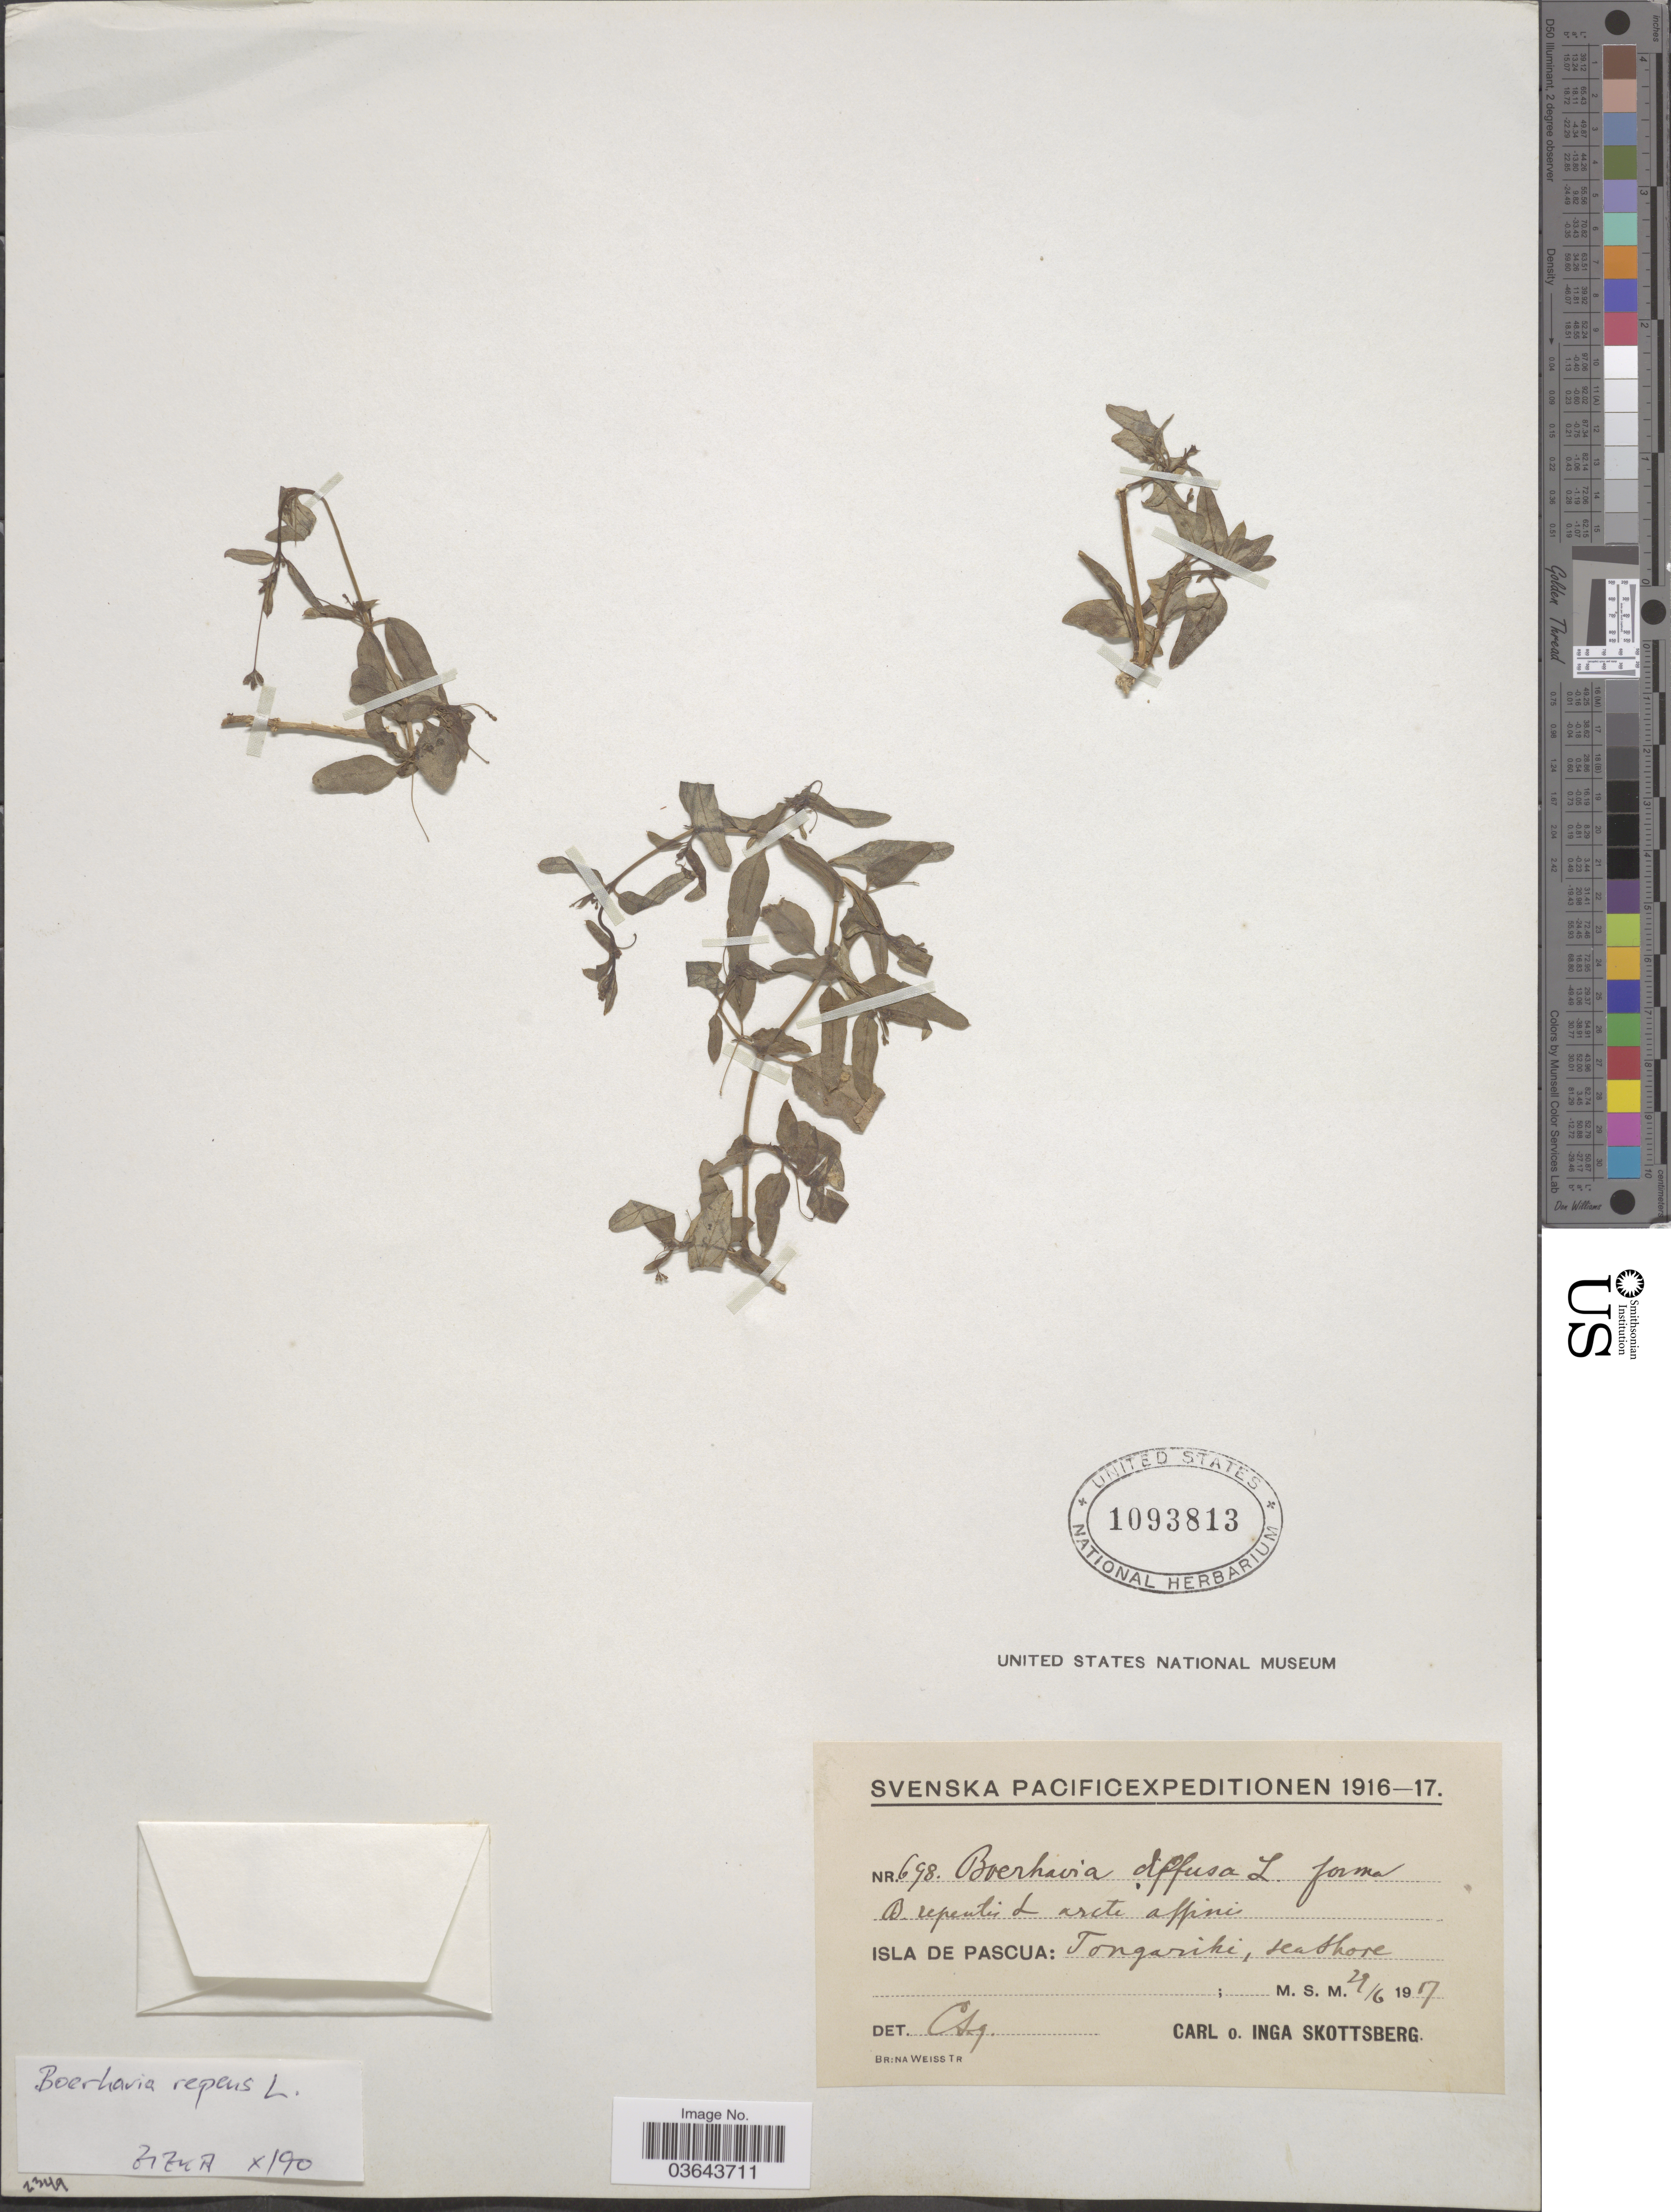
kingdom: Plantae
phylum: Tracheophyta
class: Magnoliopsida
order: Caryophyllales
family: Nyctaginaceae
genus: Boerhavia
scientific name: Boerhavia diffusa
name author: L.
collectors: C. Skottsberg & I. Skottsberg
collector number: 698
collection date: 1917-06-29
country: Chile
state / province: Valparaíso (V)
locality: Isla de Pascua: Tongariki, seashore.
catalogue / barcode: US 1093813